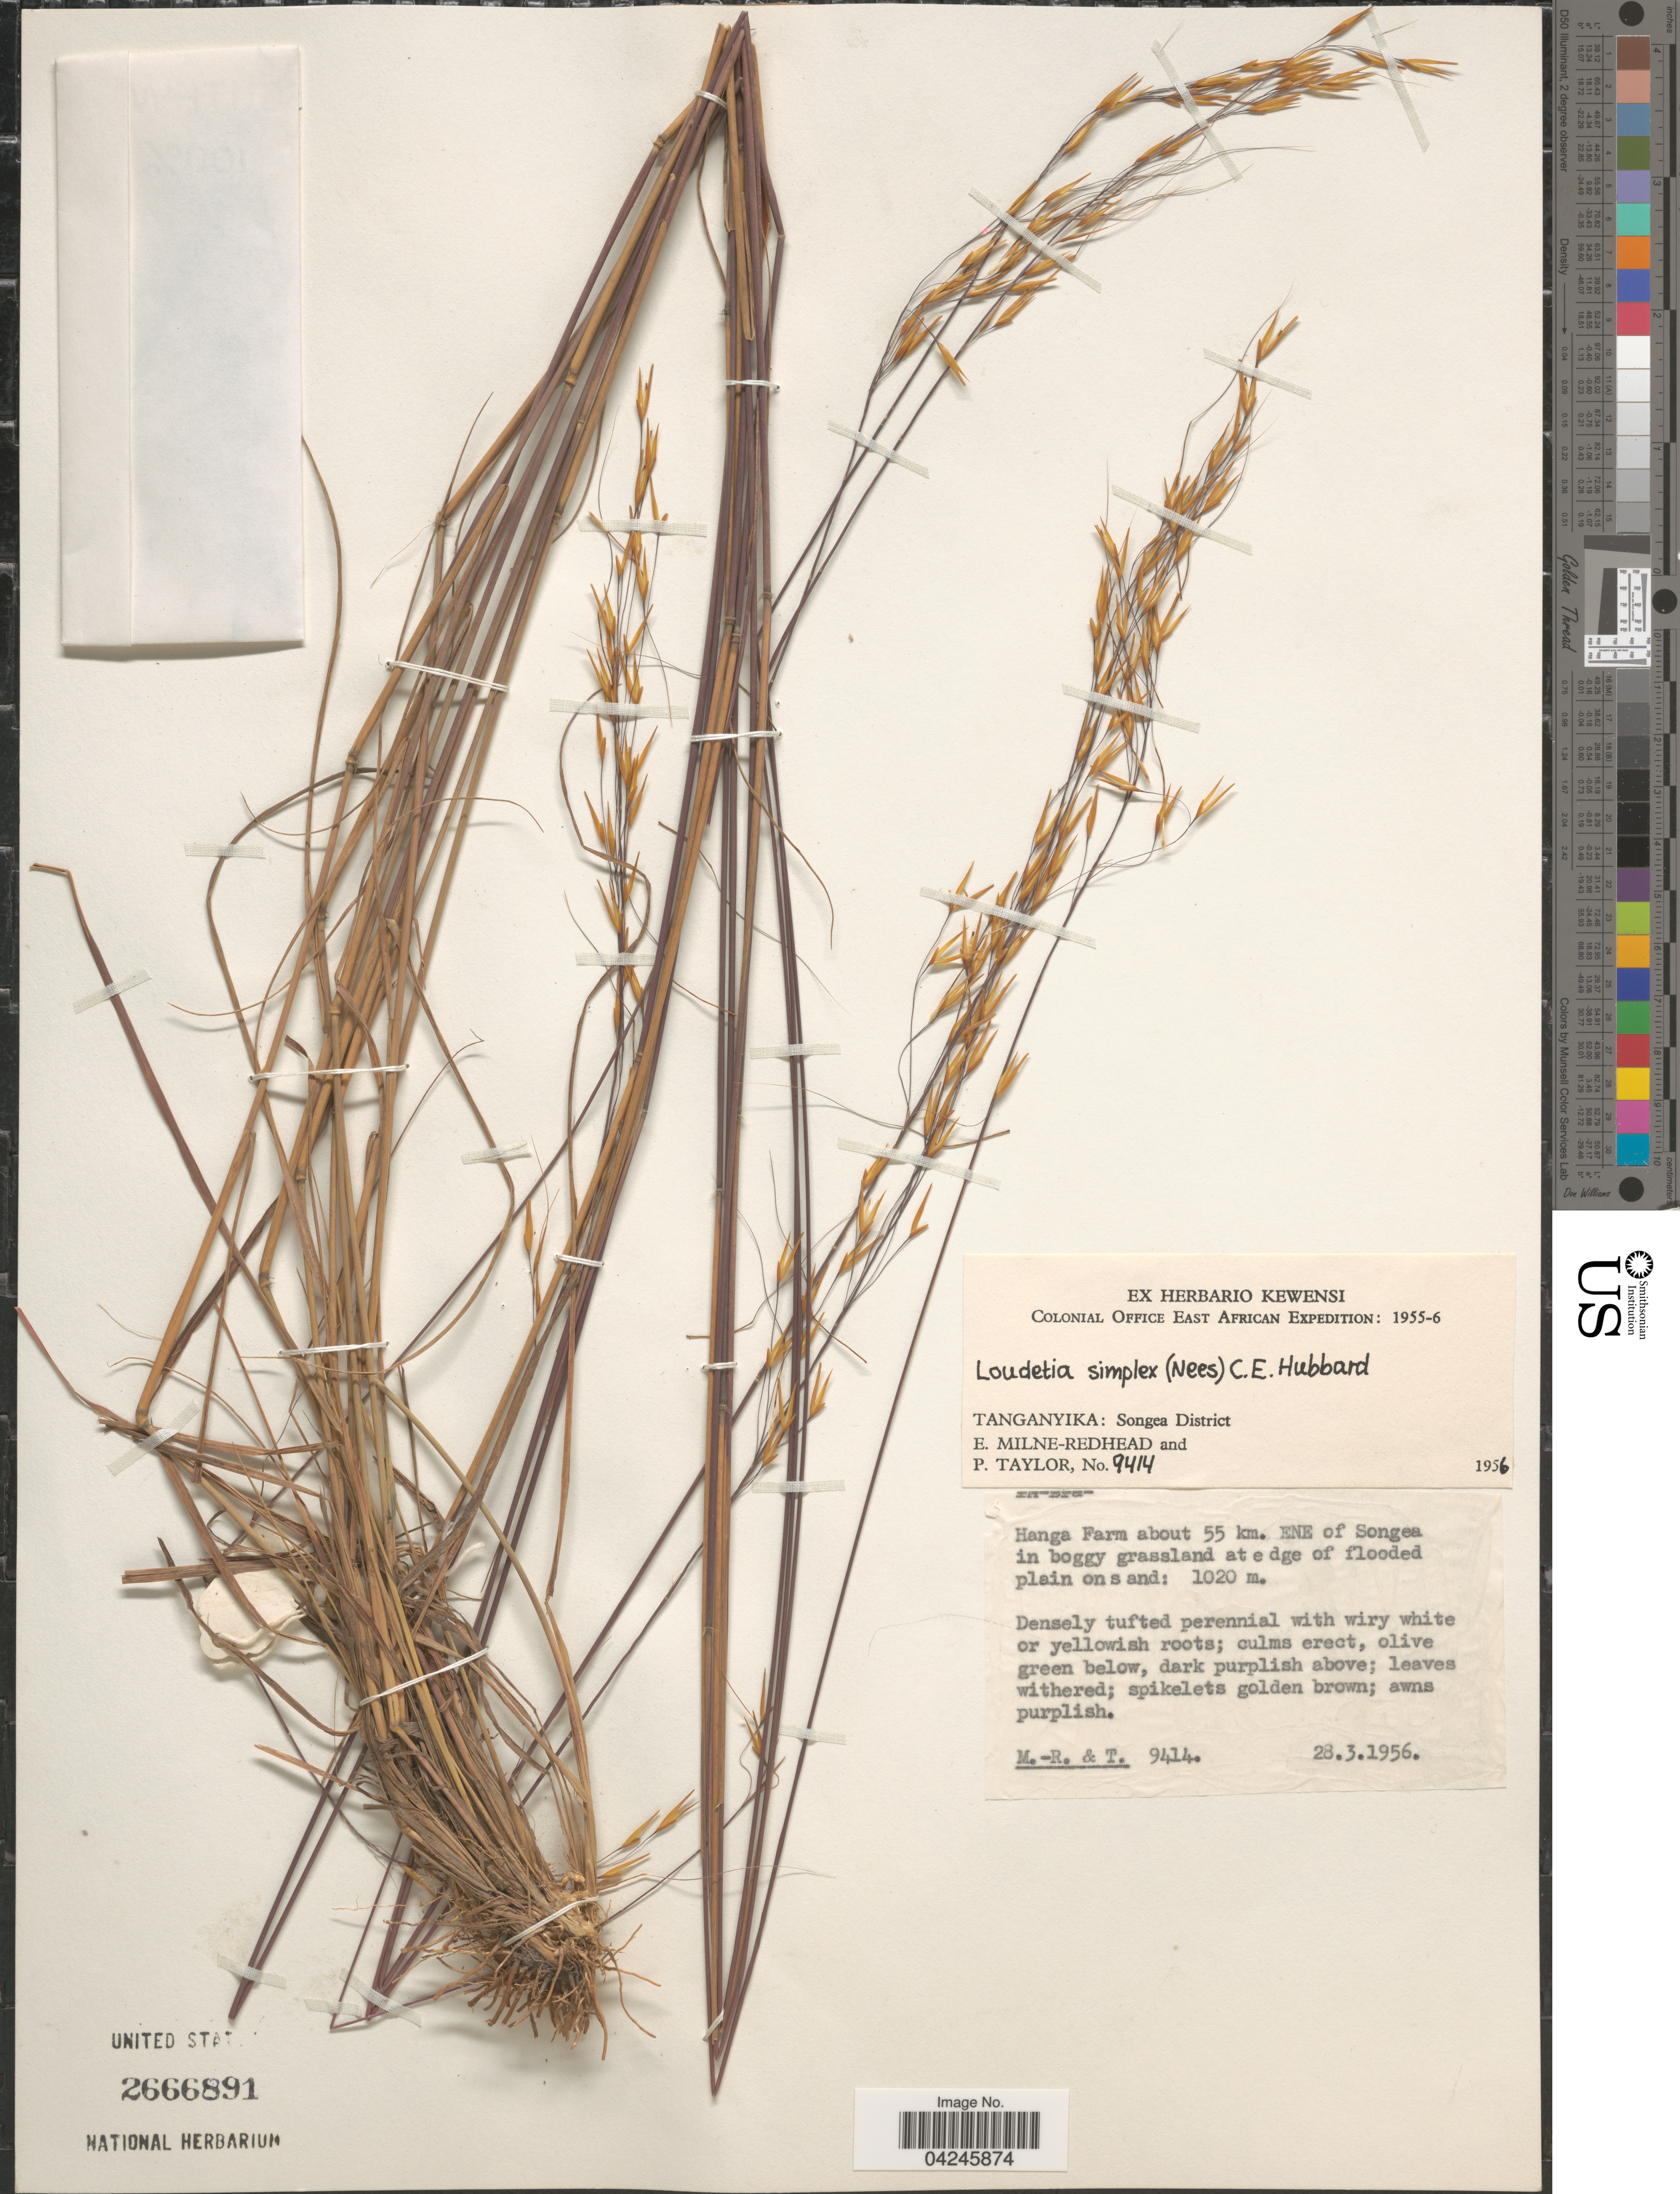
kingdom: Plantae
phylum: Tracheophyta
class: Liliopsida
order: Poales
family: Poaceae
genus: Loudetia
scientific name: Loudetia simplex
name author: (Nees) C.E. Hubb.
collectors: E. W. Milne-Redhead & P. Tayor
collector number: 9414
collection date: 1956-03-28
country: Tanzania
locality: Colonial Office East African Expedition: 1955-6. Tanganyika: Songea District. Hanga Farm about 55 km. ENE of Songea in boggy grassland at edge of flooded plain on sand.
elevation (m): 1020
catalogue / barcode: US 2666891